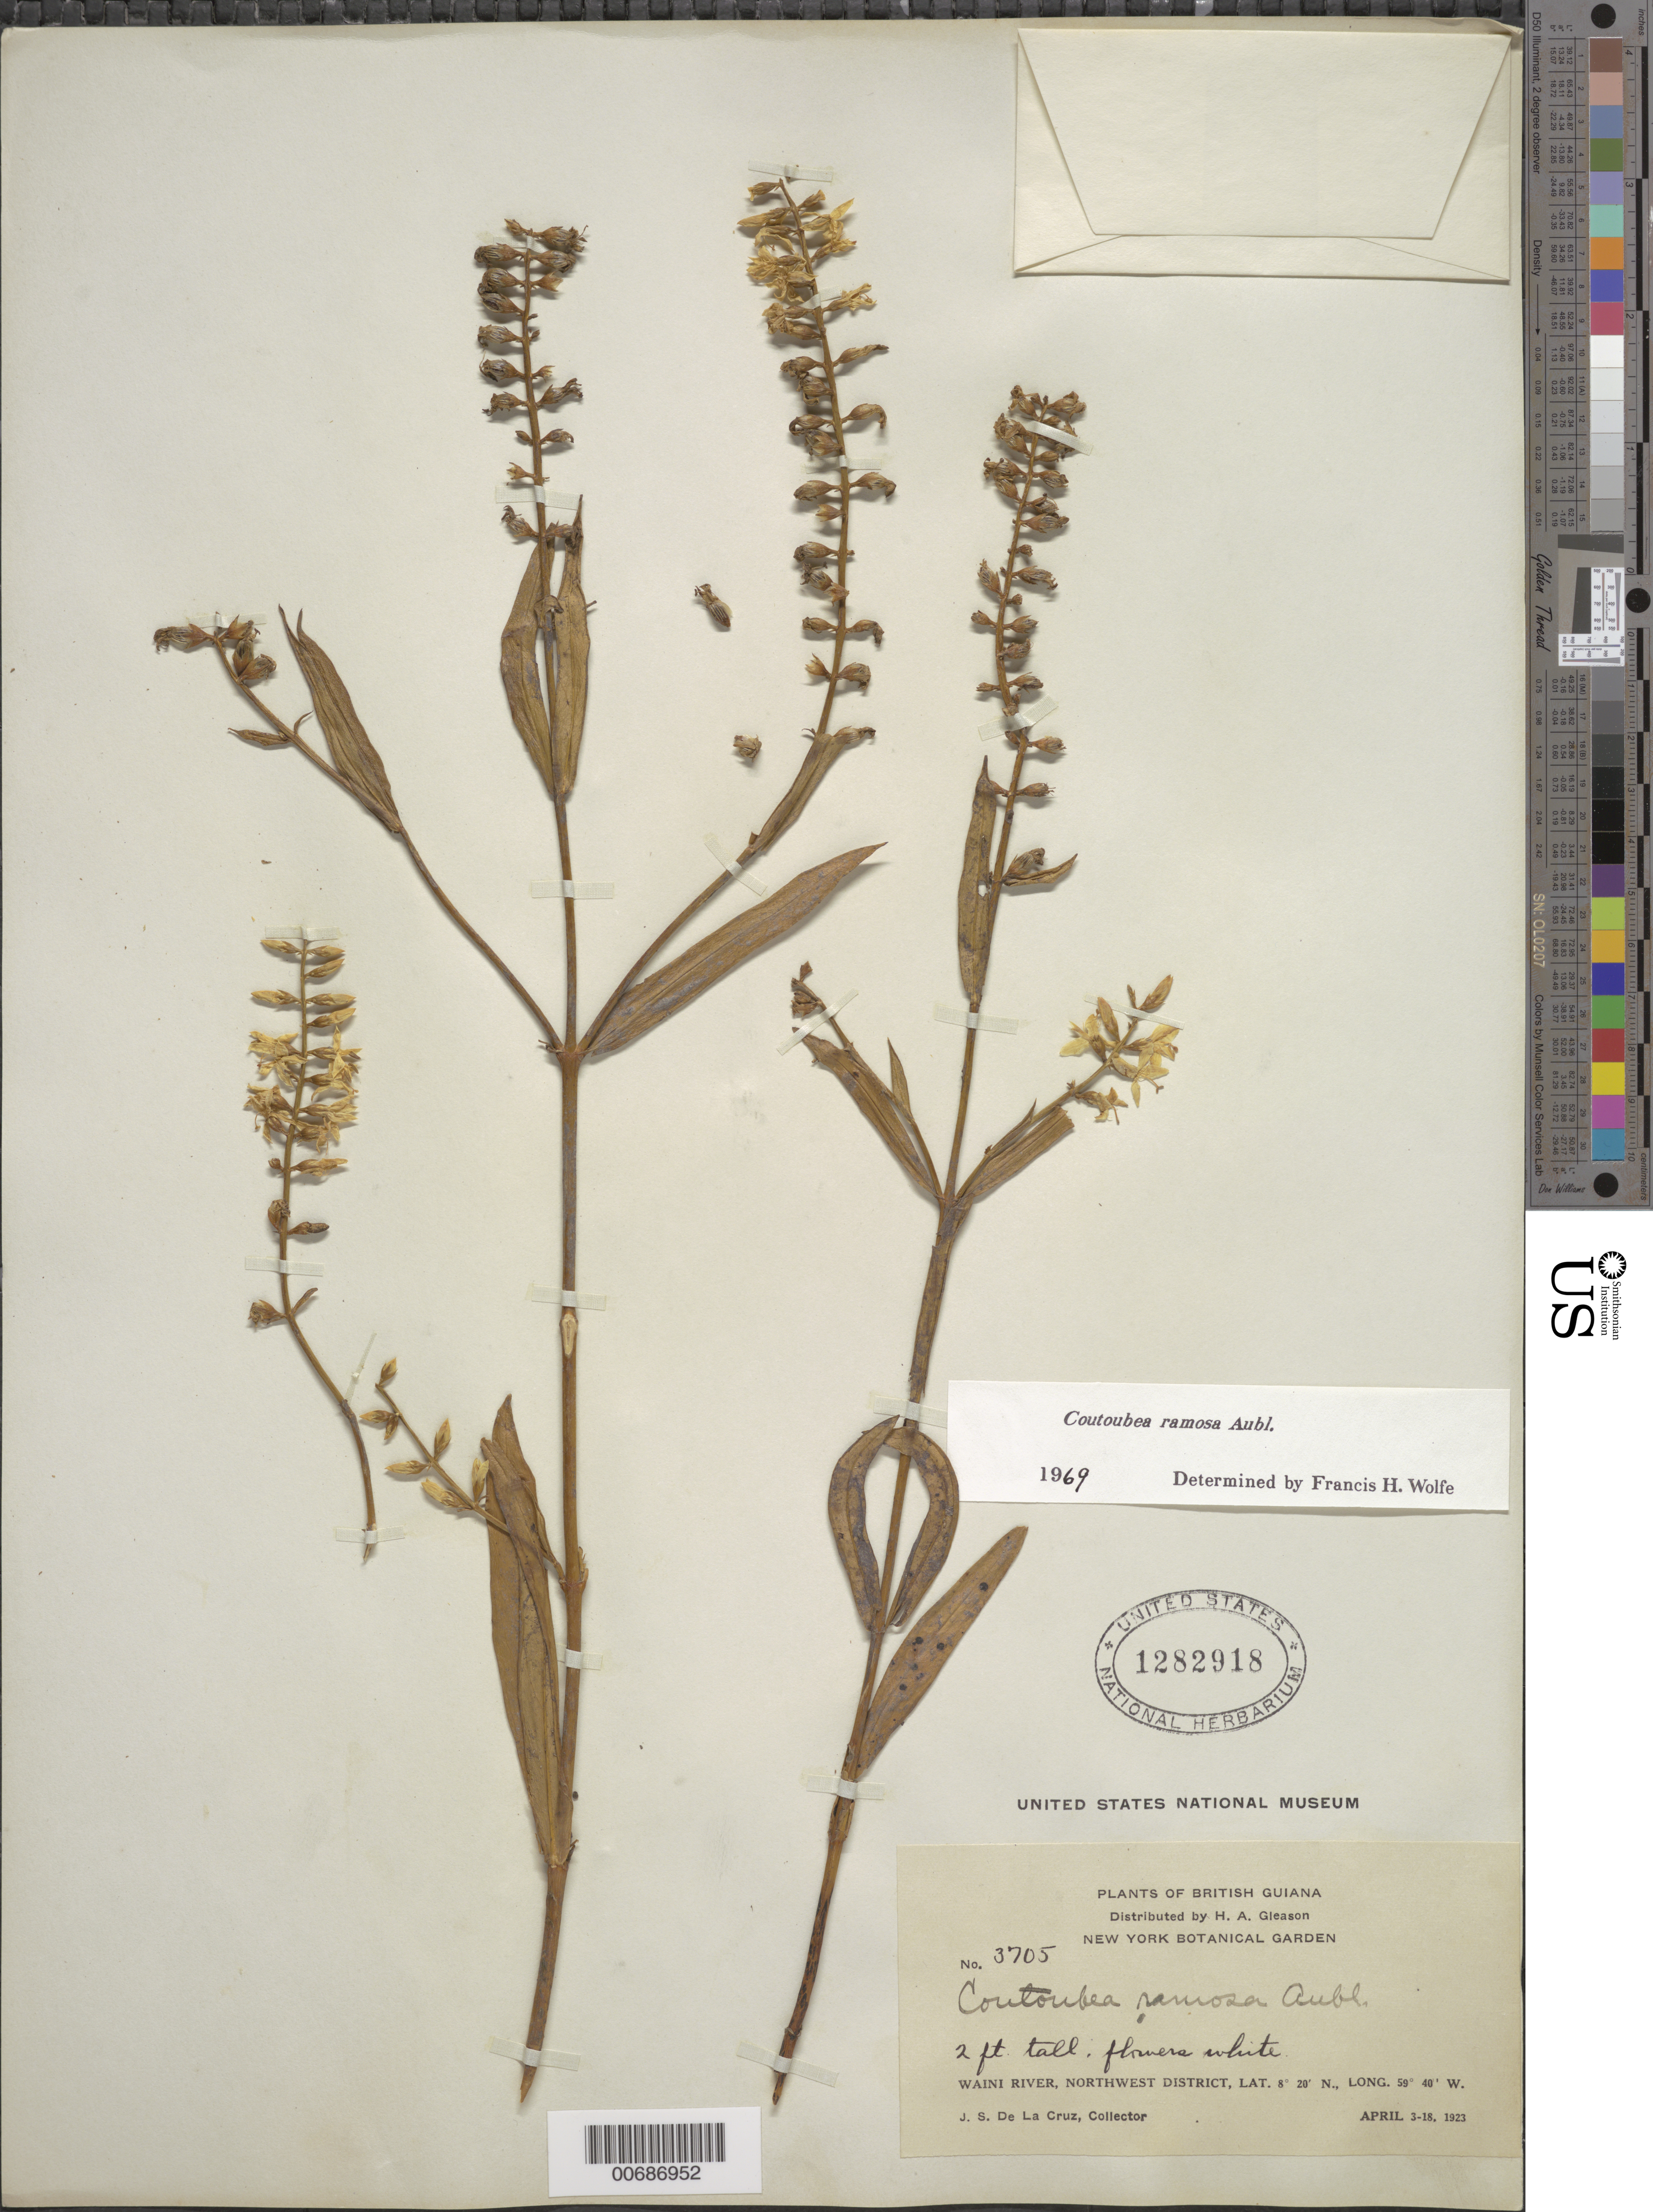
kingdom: Plantae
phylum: Tracheophyta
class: Magnoliopsida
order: Gentianales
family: Gentianaceae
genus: Coutoubea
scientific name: Coutoubea ramosa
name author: Aubl.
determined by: Wolfe, F. H.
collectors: J. S. de la Cruz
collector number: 3705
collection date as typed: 3-Apr-23 to 18-Apr-23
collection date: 1923-04-03/1923-04-18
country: Guyana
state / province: Barima-Waini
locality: Waini R., NW District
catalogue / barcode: US 1282918